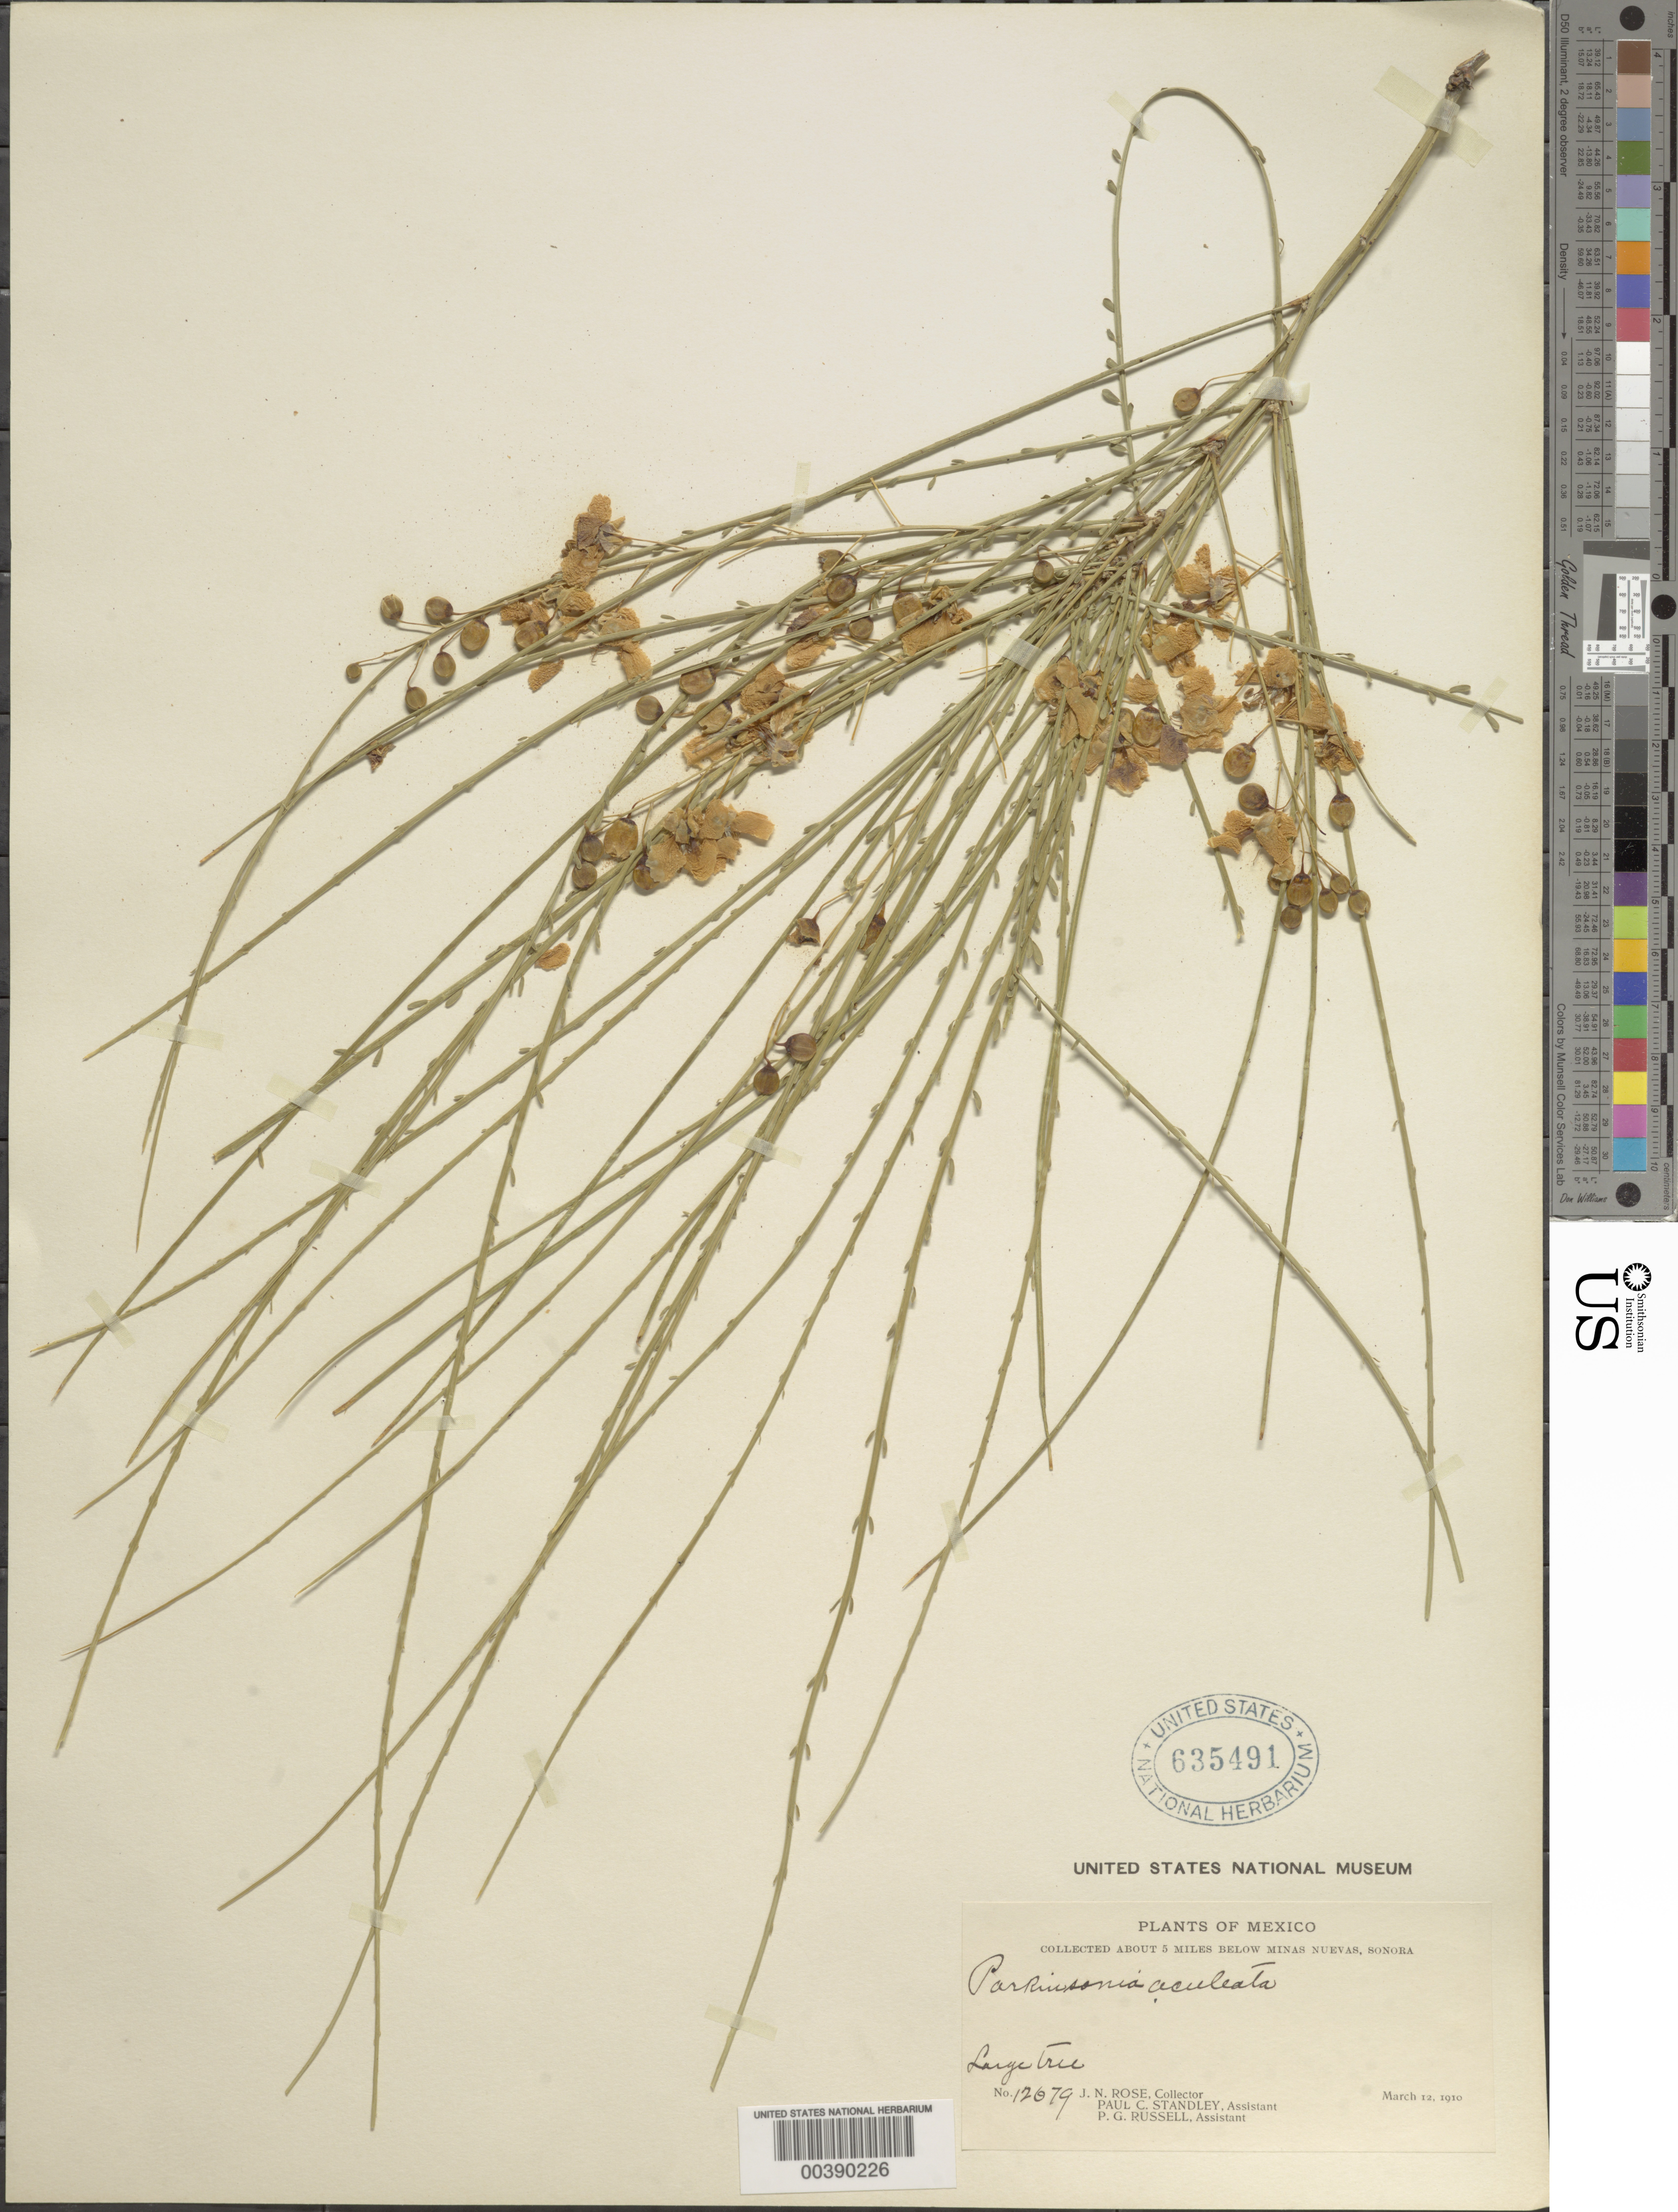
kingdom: Plantae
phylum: Tracheophyta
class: Magnoliopsida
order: Fabales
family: Fabaceae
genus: Parkinsonia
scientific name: Parkinsonia aculeata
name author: L.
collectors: J. N. Rose, P. C. Standley & P. G. Russell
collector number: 12679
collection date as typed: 12 Mar 1910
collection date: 1910-03-12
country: Mexico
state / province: Sonora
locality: About 5 mi below Minas Nuevas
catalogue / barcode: US 635491